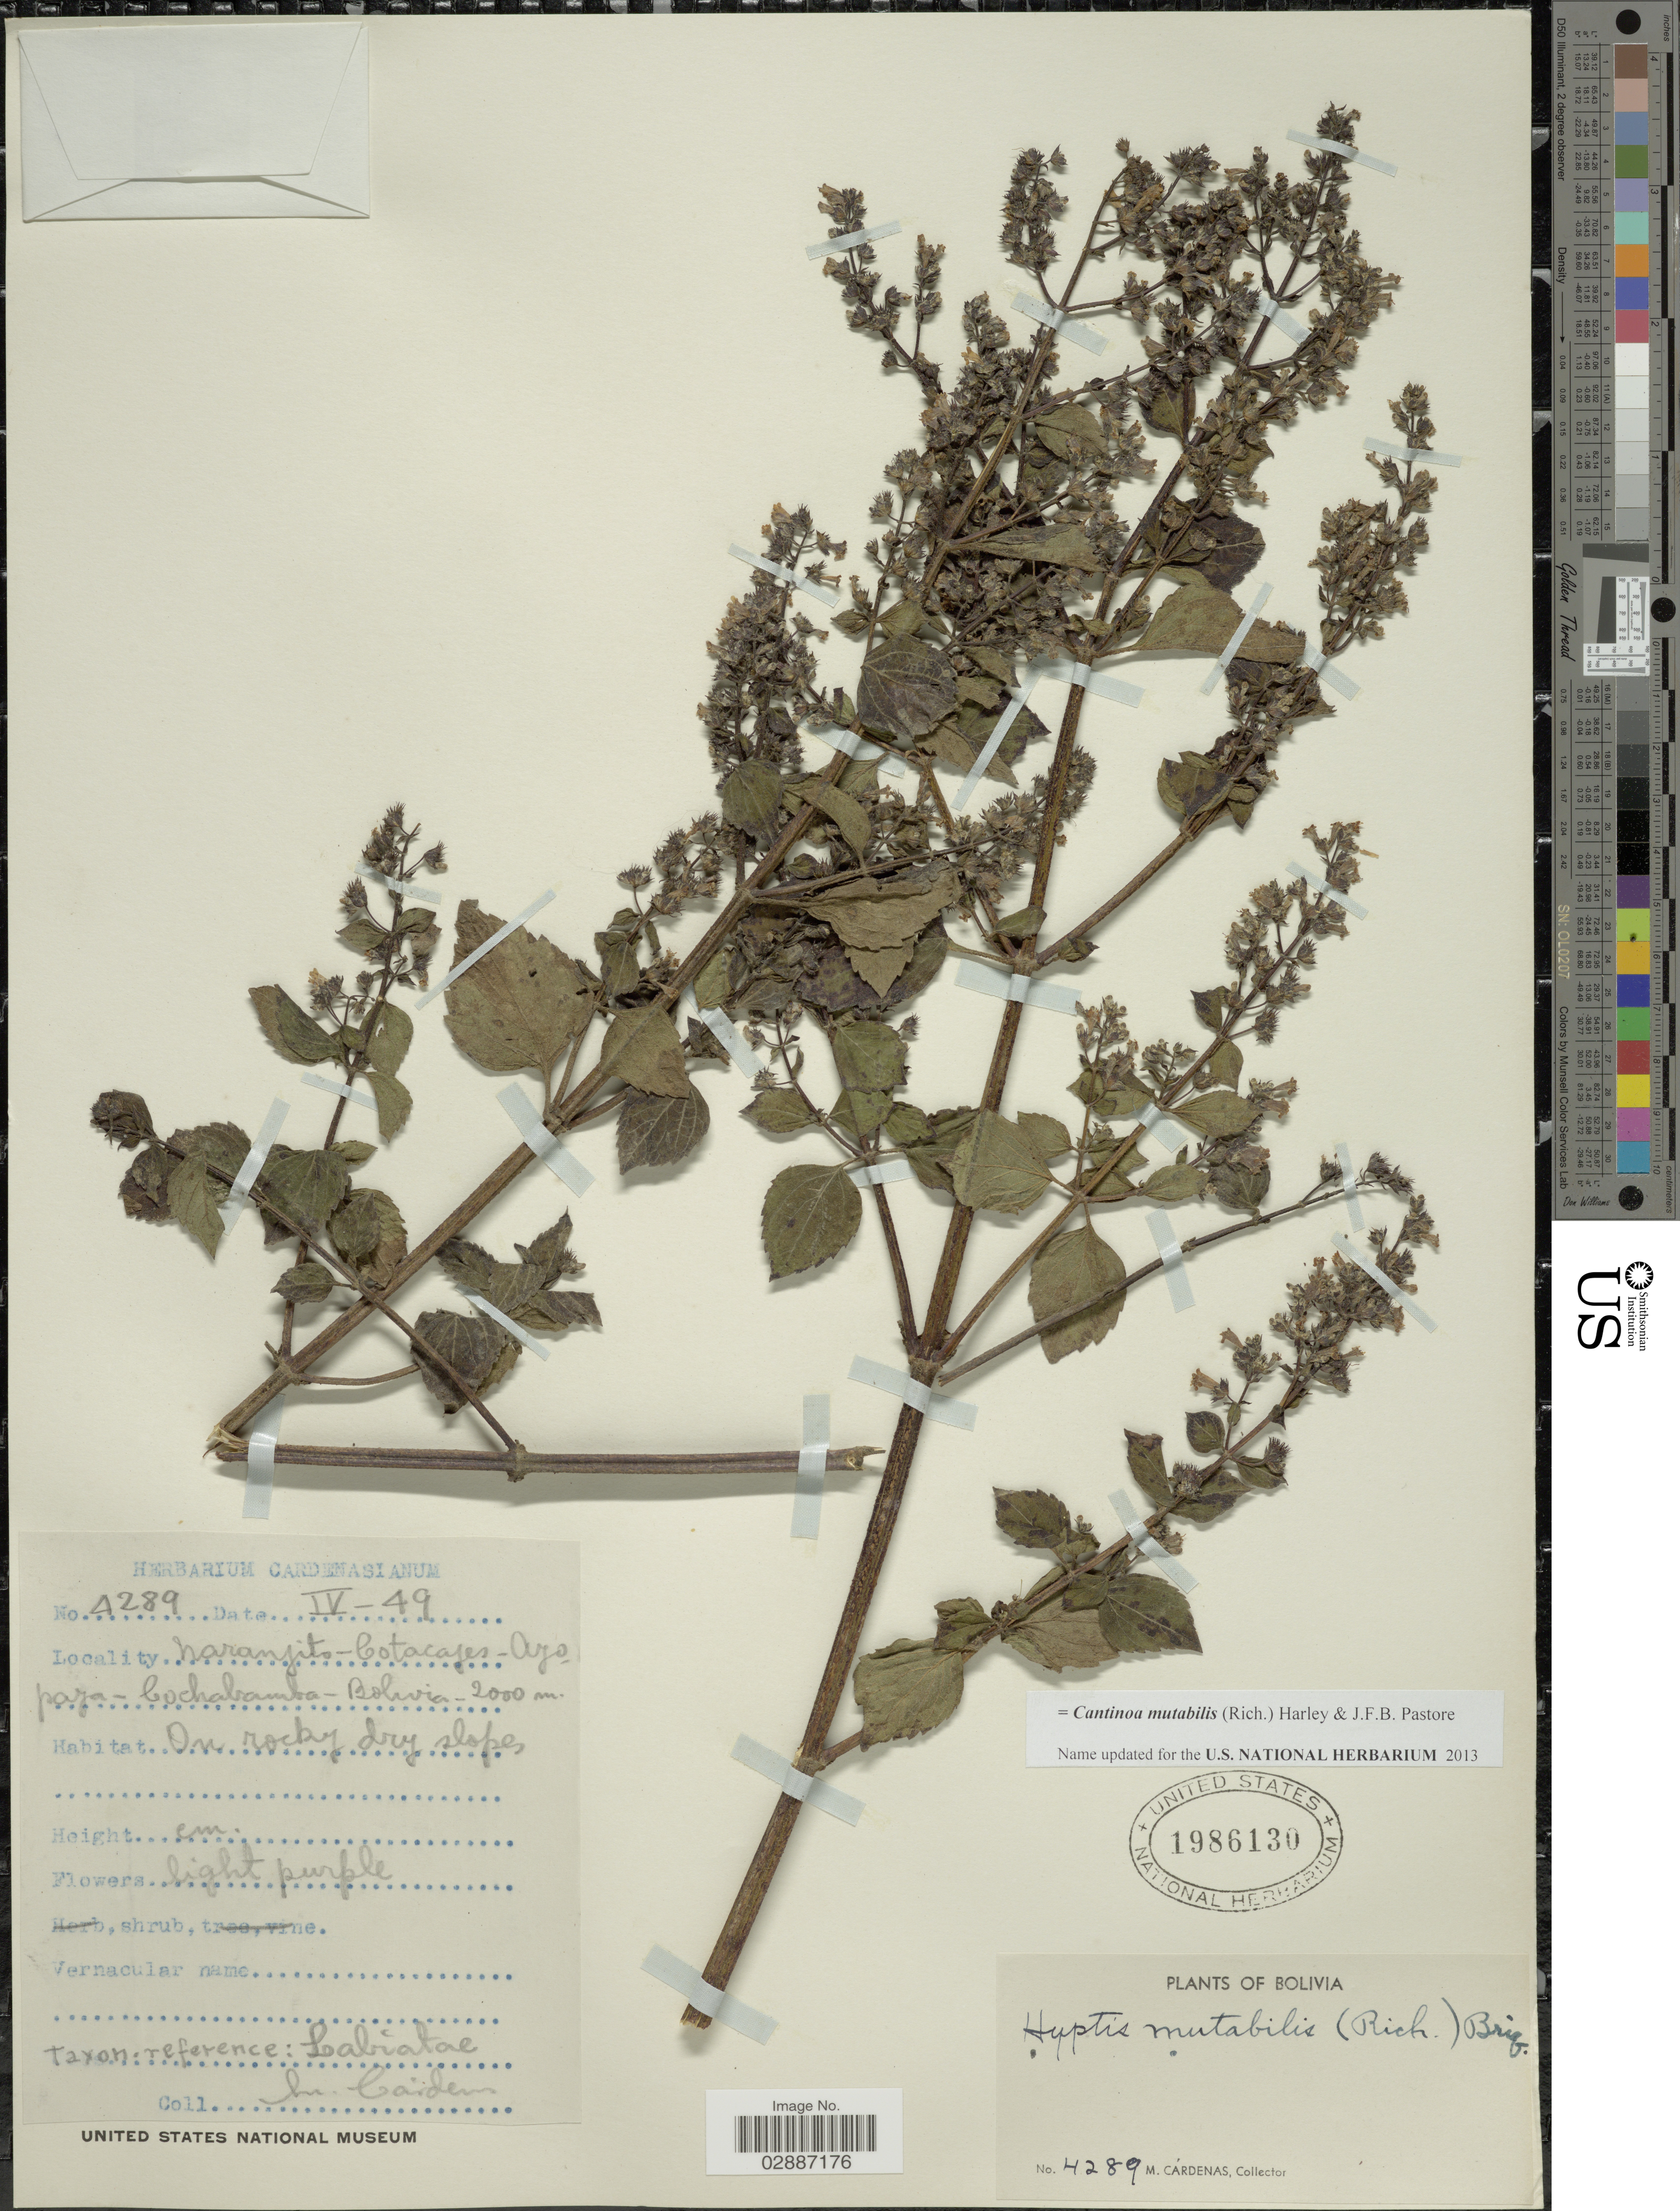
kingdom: Plantae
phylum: Tracheophyta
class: Magnoliopsida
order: Lamiales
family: Lamiaceae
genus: Cantinoa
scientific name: Cantinoa mutabilis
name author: (Epling) Harley & J.F.B. Pastore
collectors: M. Cárdenas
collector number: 4289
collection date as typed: Transcribed d/m/y: /4/49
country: Bolivia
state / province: Cochabamba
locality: Naranjito - Cotacajes - Ayopaya.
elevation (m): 2000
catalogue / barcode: US 1986130